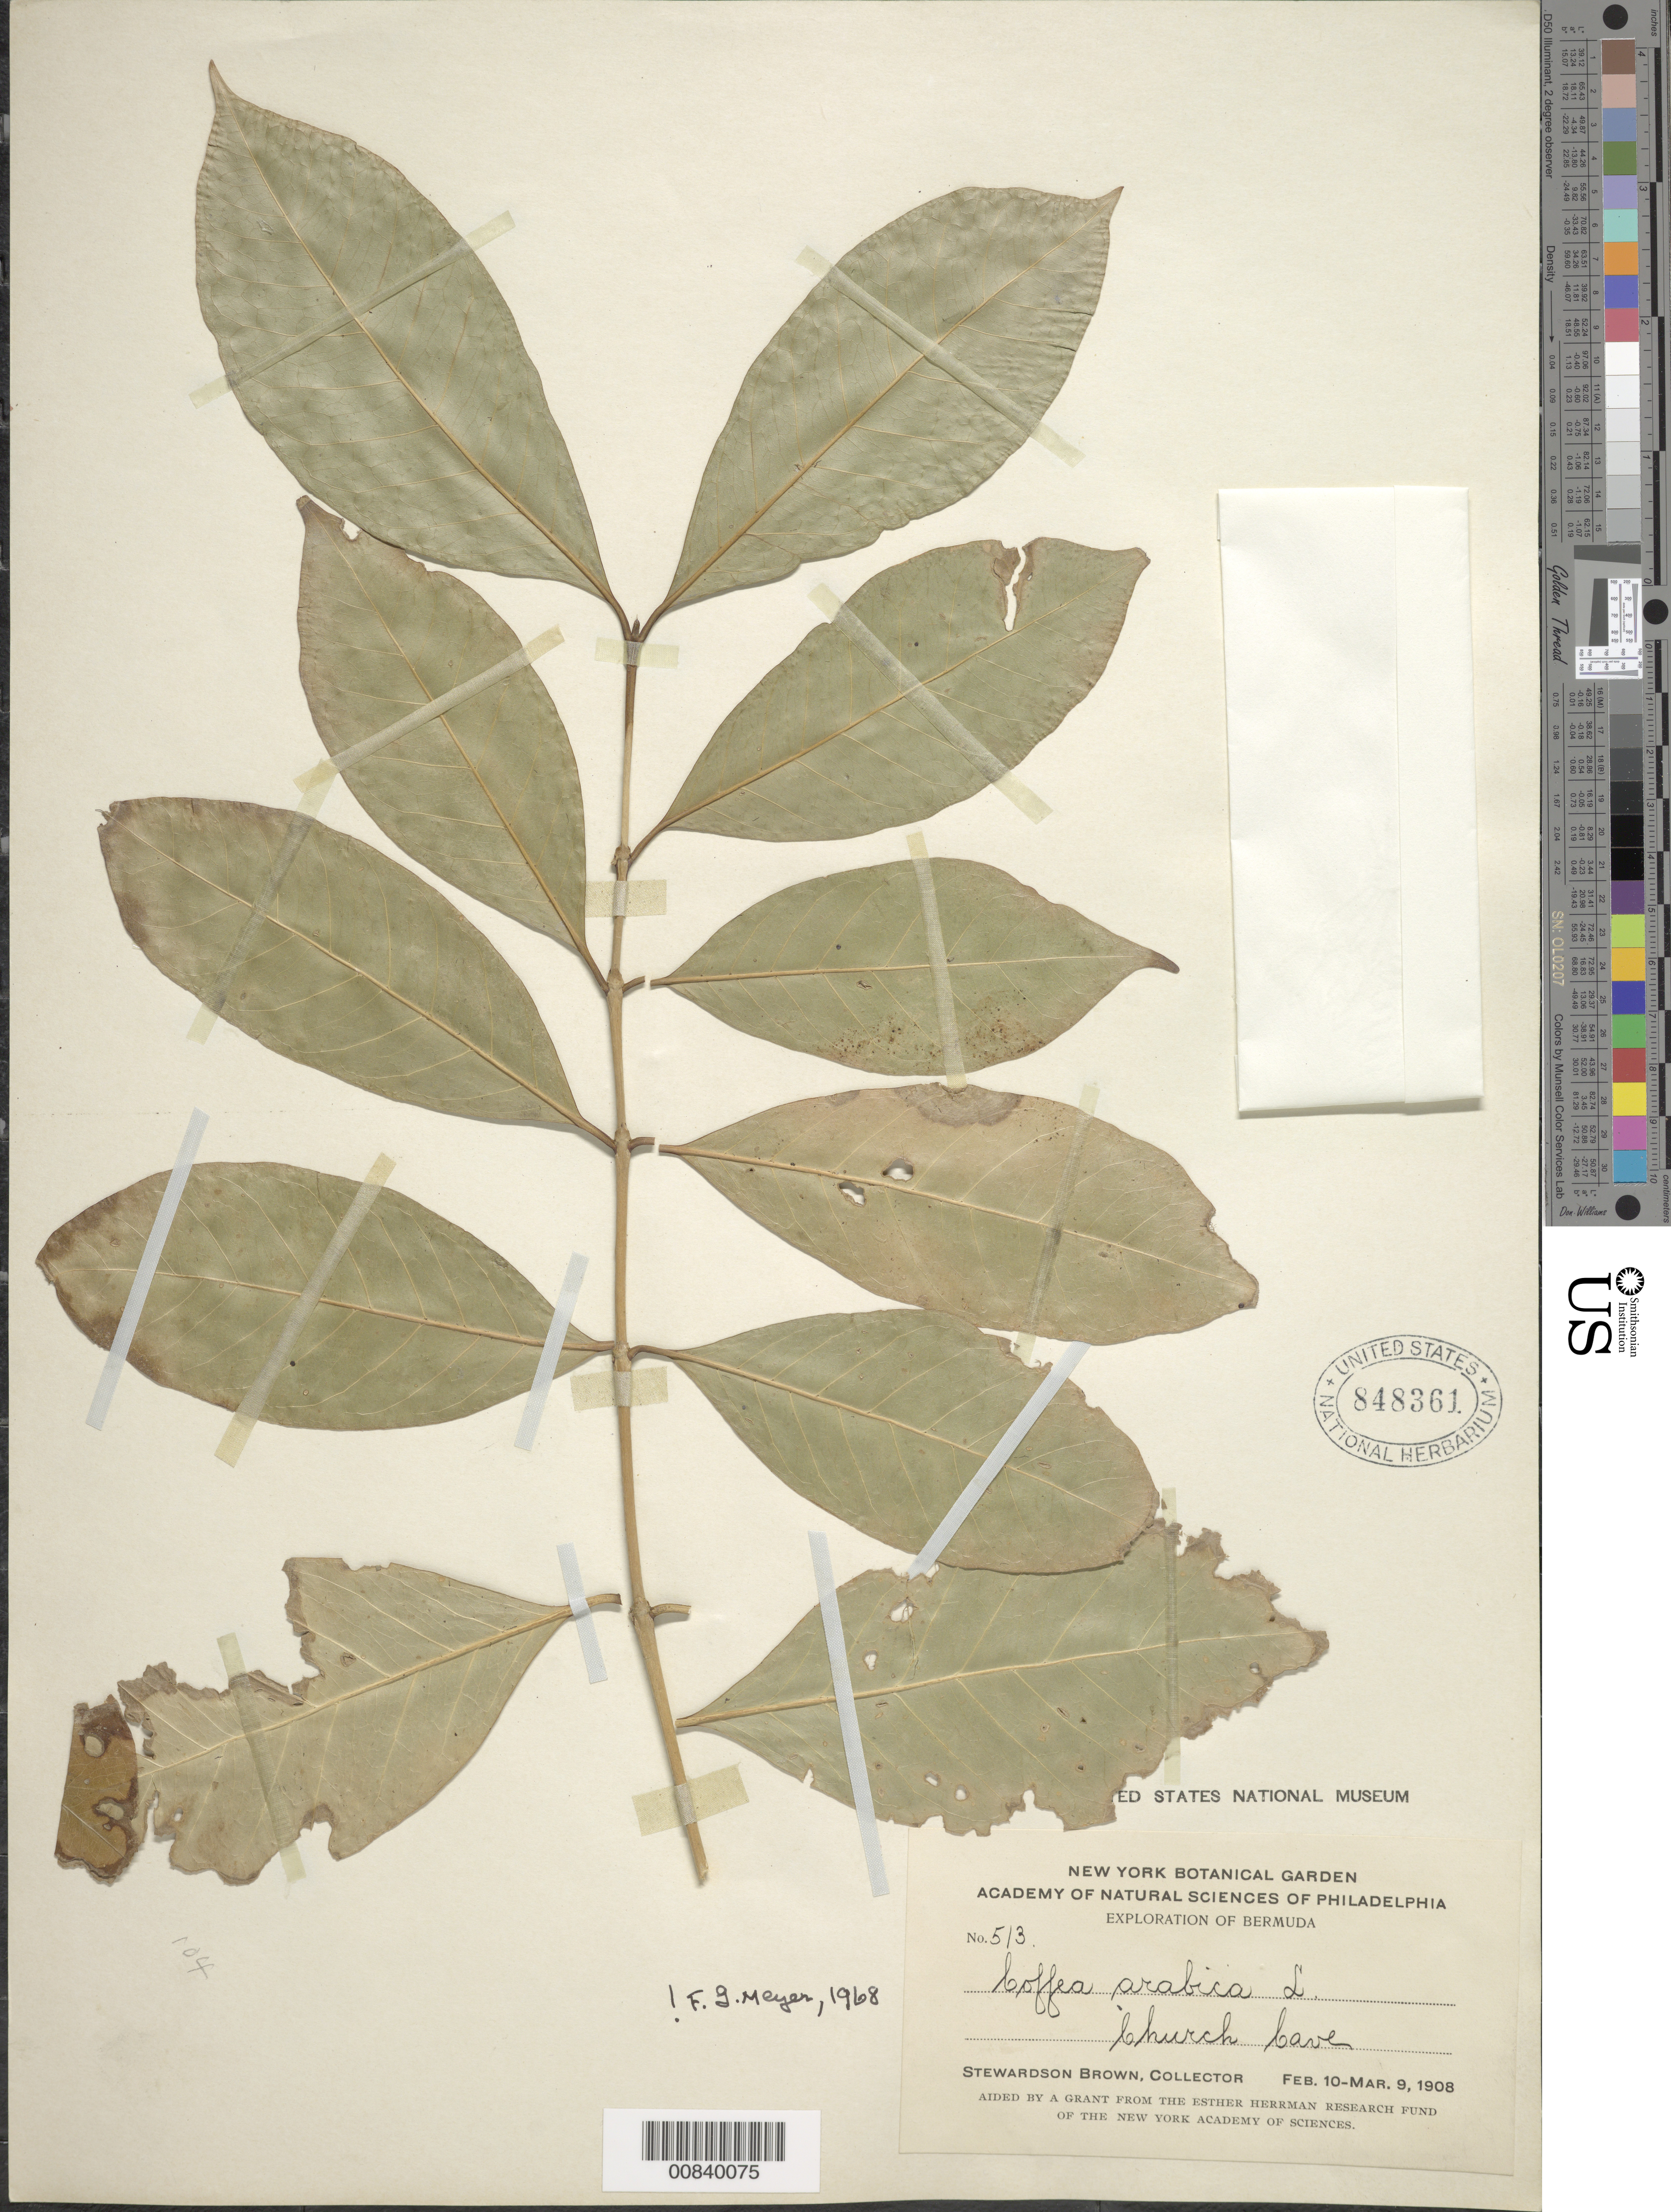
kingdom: Plantae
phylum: Tracheophyta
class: Magnoliopsida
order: Gentianales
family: Rubiaceae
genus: Coffea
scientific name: Coffea arabica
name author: L.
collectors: S. Brown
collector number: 513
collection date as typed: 10 Feb 1908 to 09 Mar 1908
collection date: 1908-02-10/1908-03-09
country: Bermuda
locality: Church Cave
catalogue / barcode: US 848361